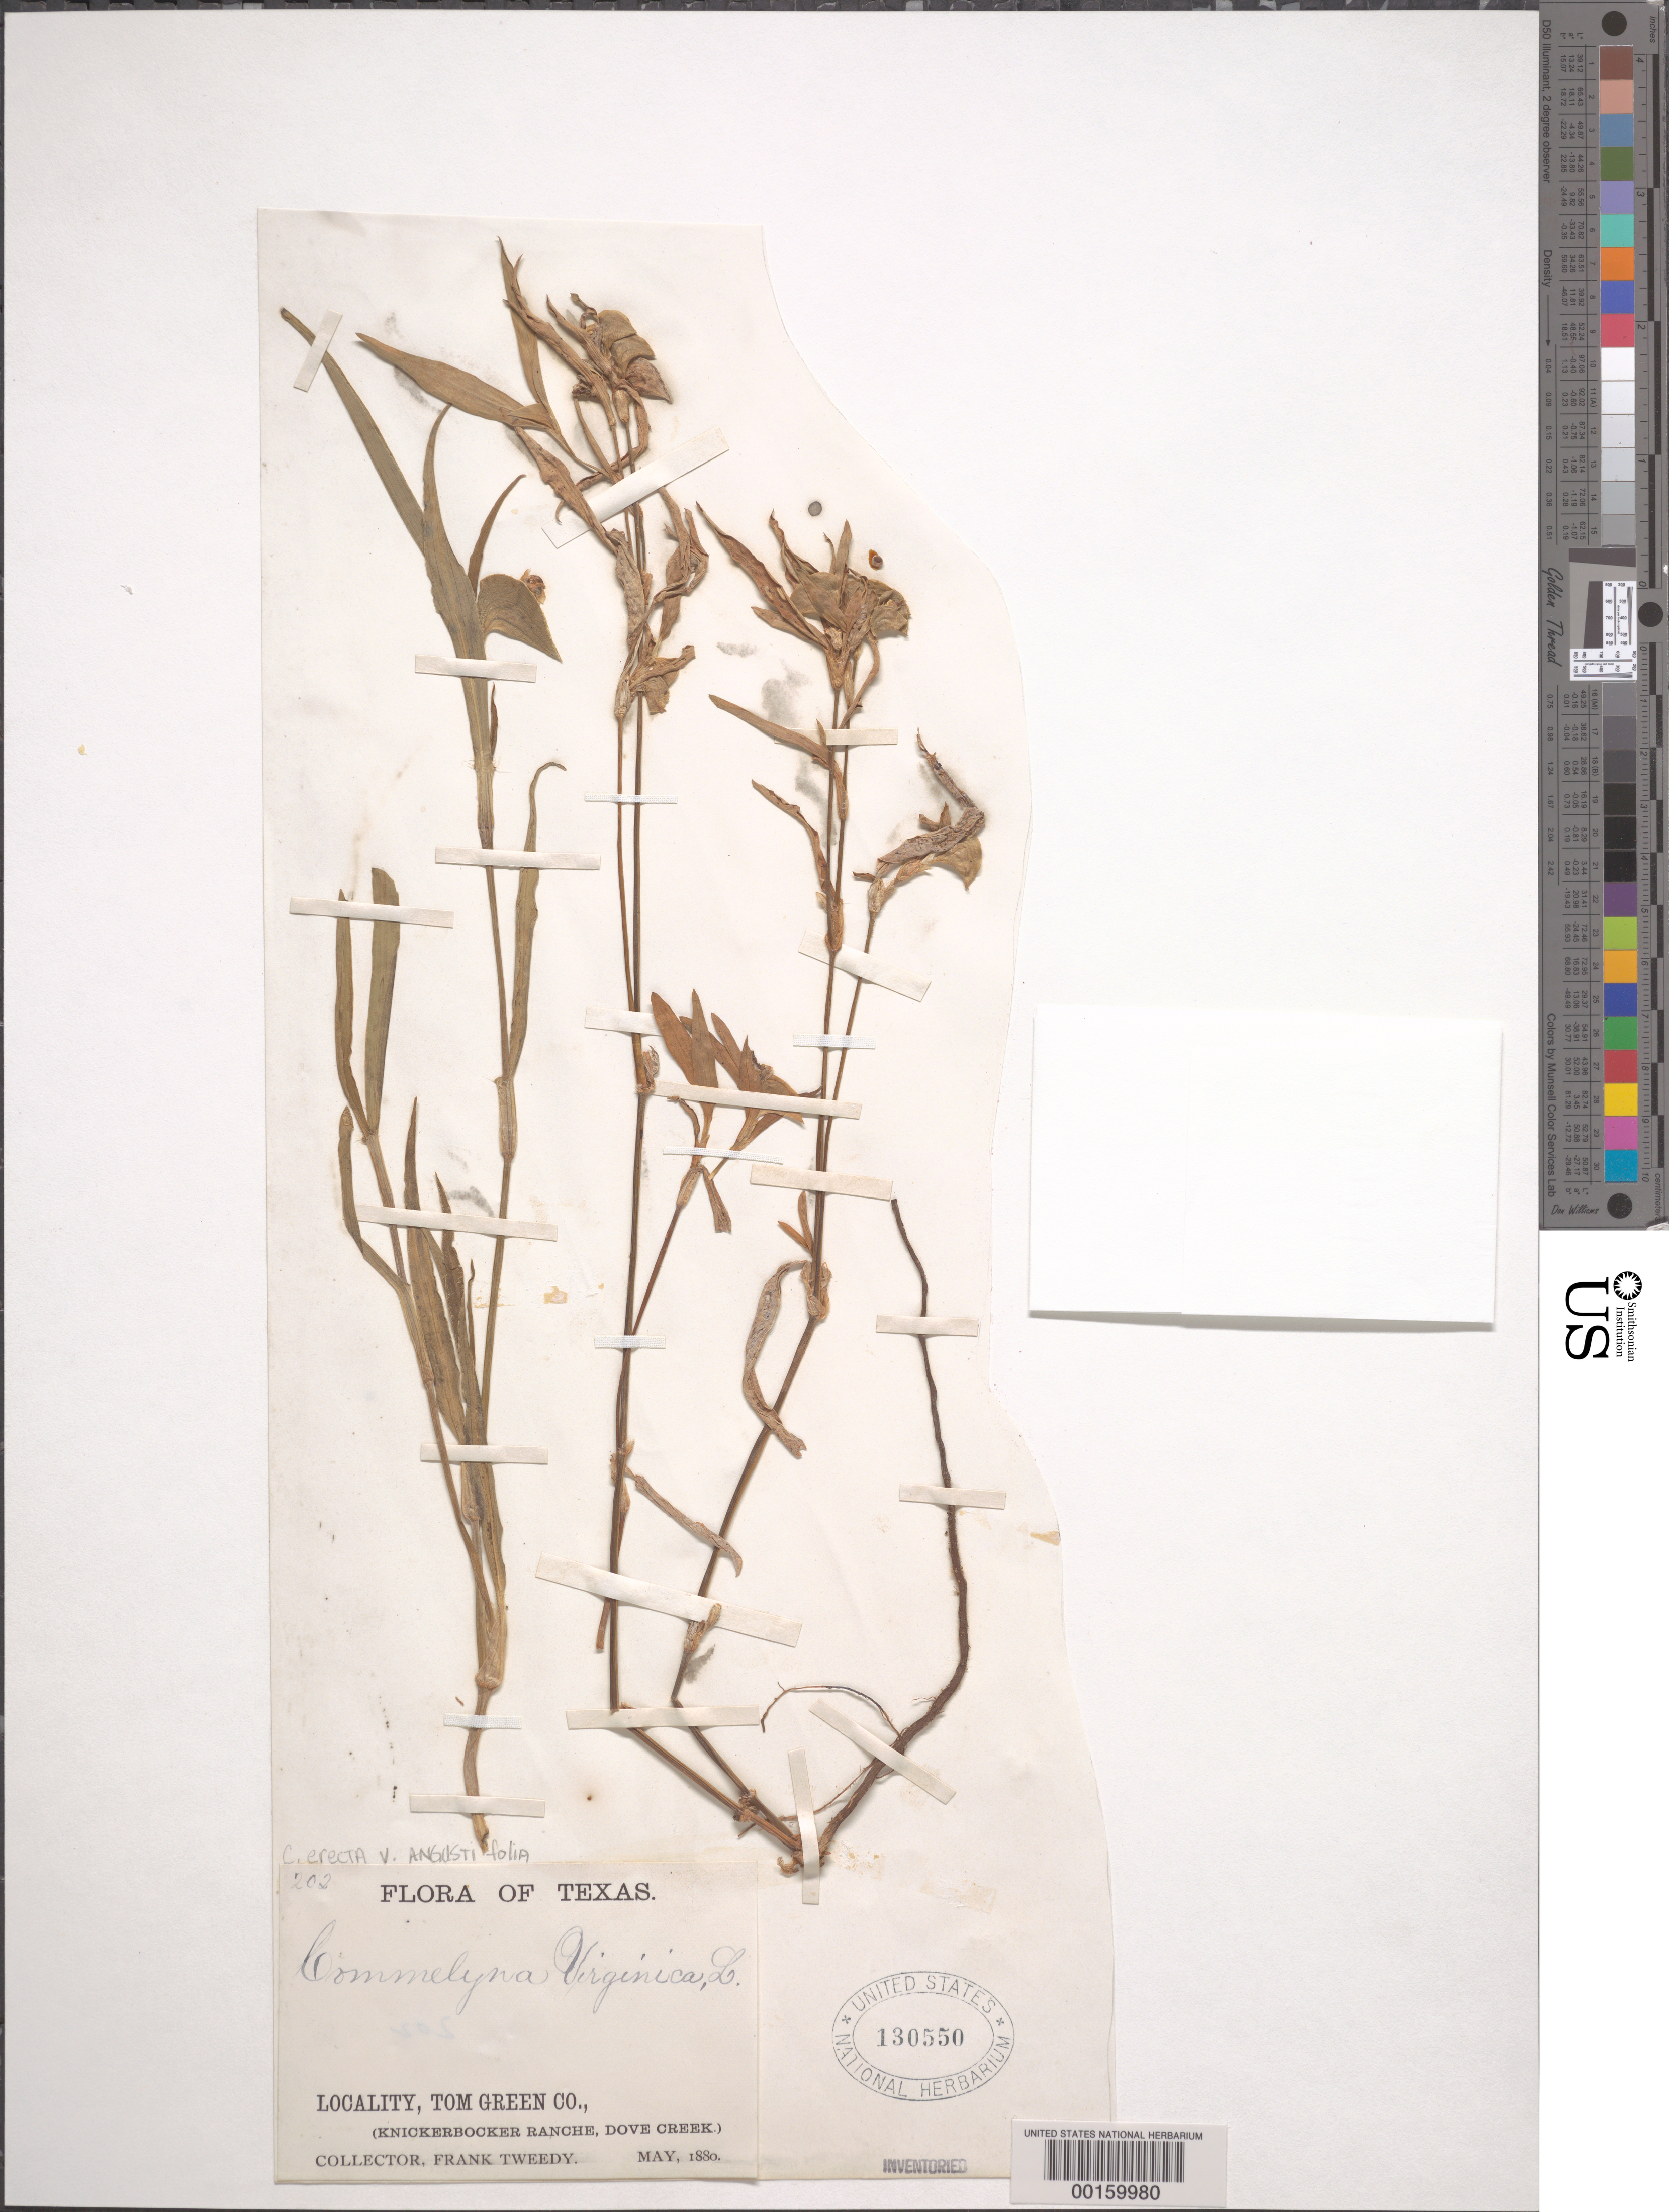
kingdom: Plantae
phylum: Tracheophyta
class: Liliopsida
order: Commelinales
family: Commelinaceae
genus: Commelina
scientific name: Commelina erecta var. angustifolia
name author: (Michx.) Fernald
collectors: F. Tweedy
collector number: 202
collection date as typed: May 1880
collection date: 1880-05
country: United States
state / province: Texas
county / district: Tom Green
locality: Knickerbocker ranch, dove creek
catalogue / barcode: US 130550